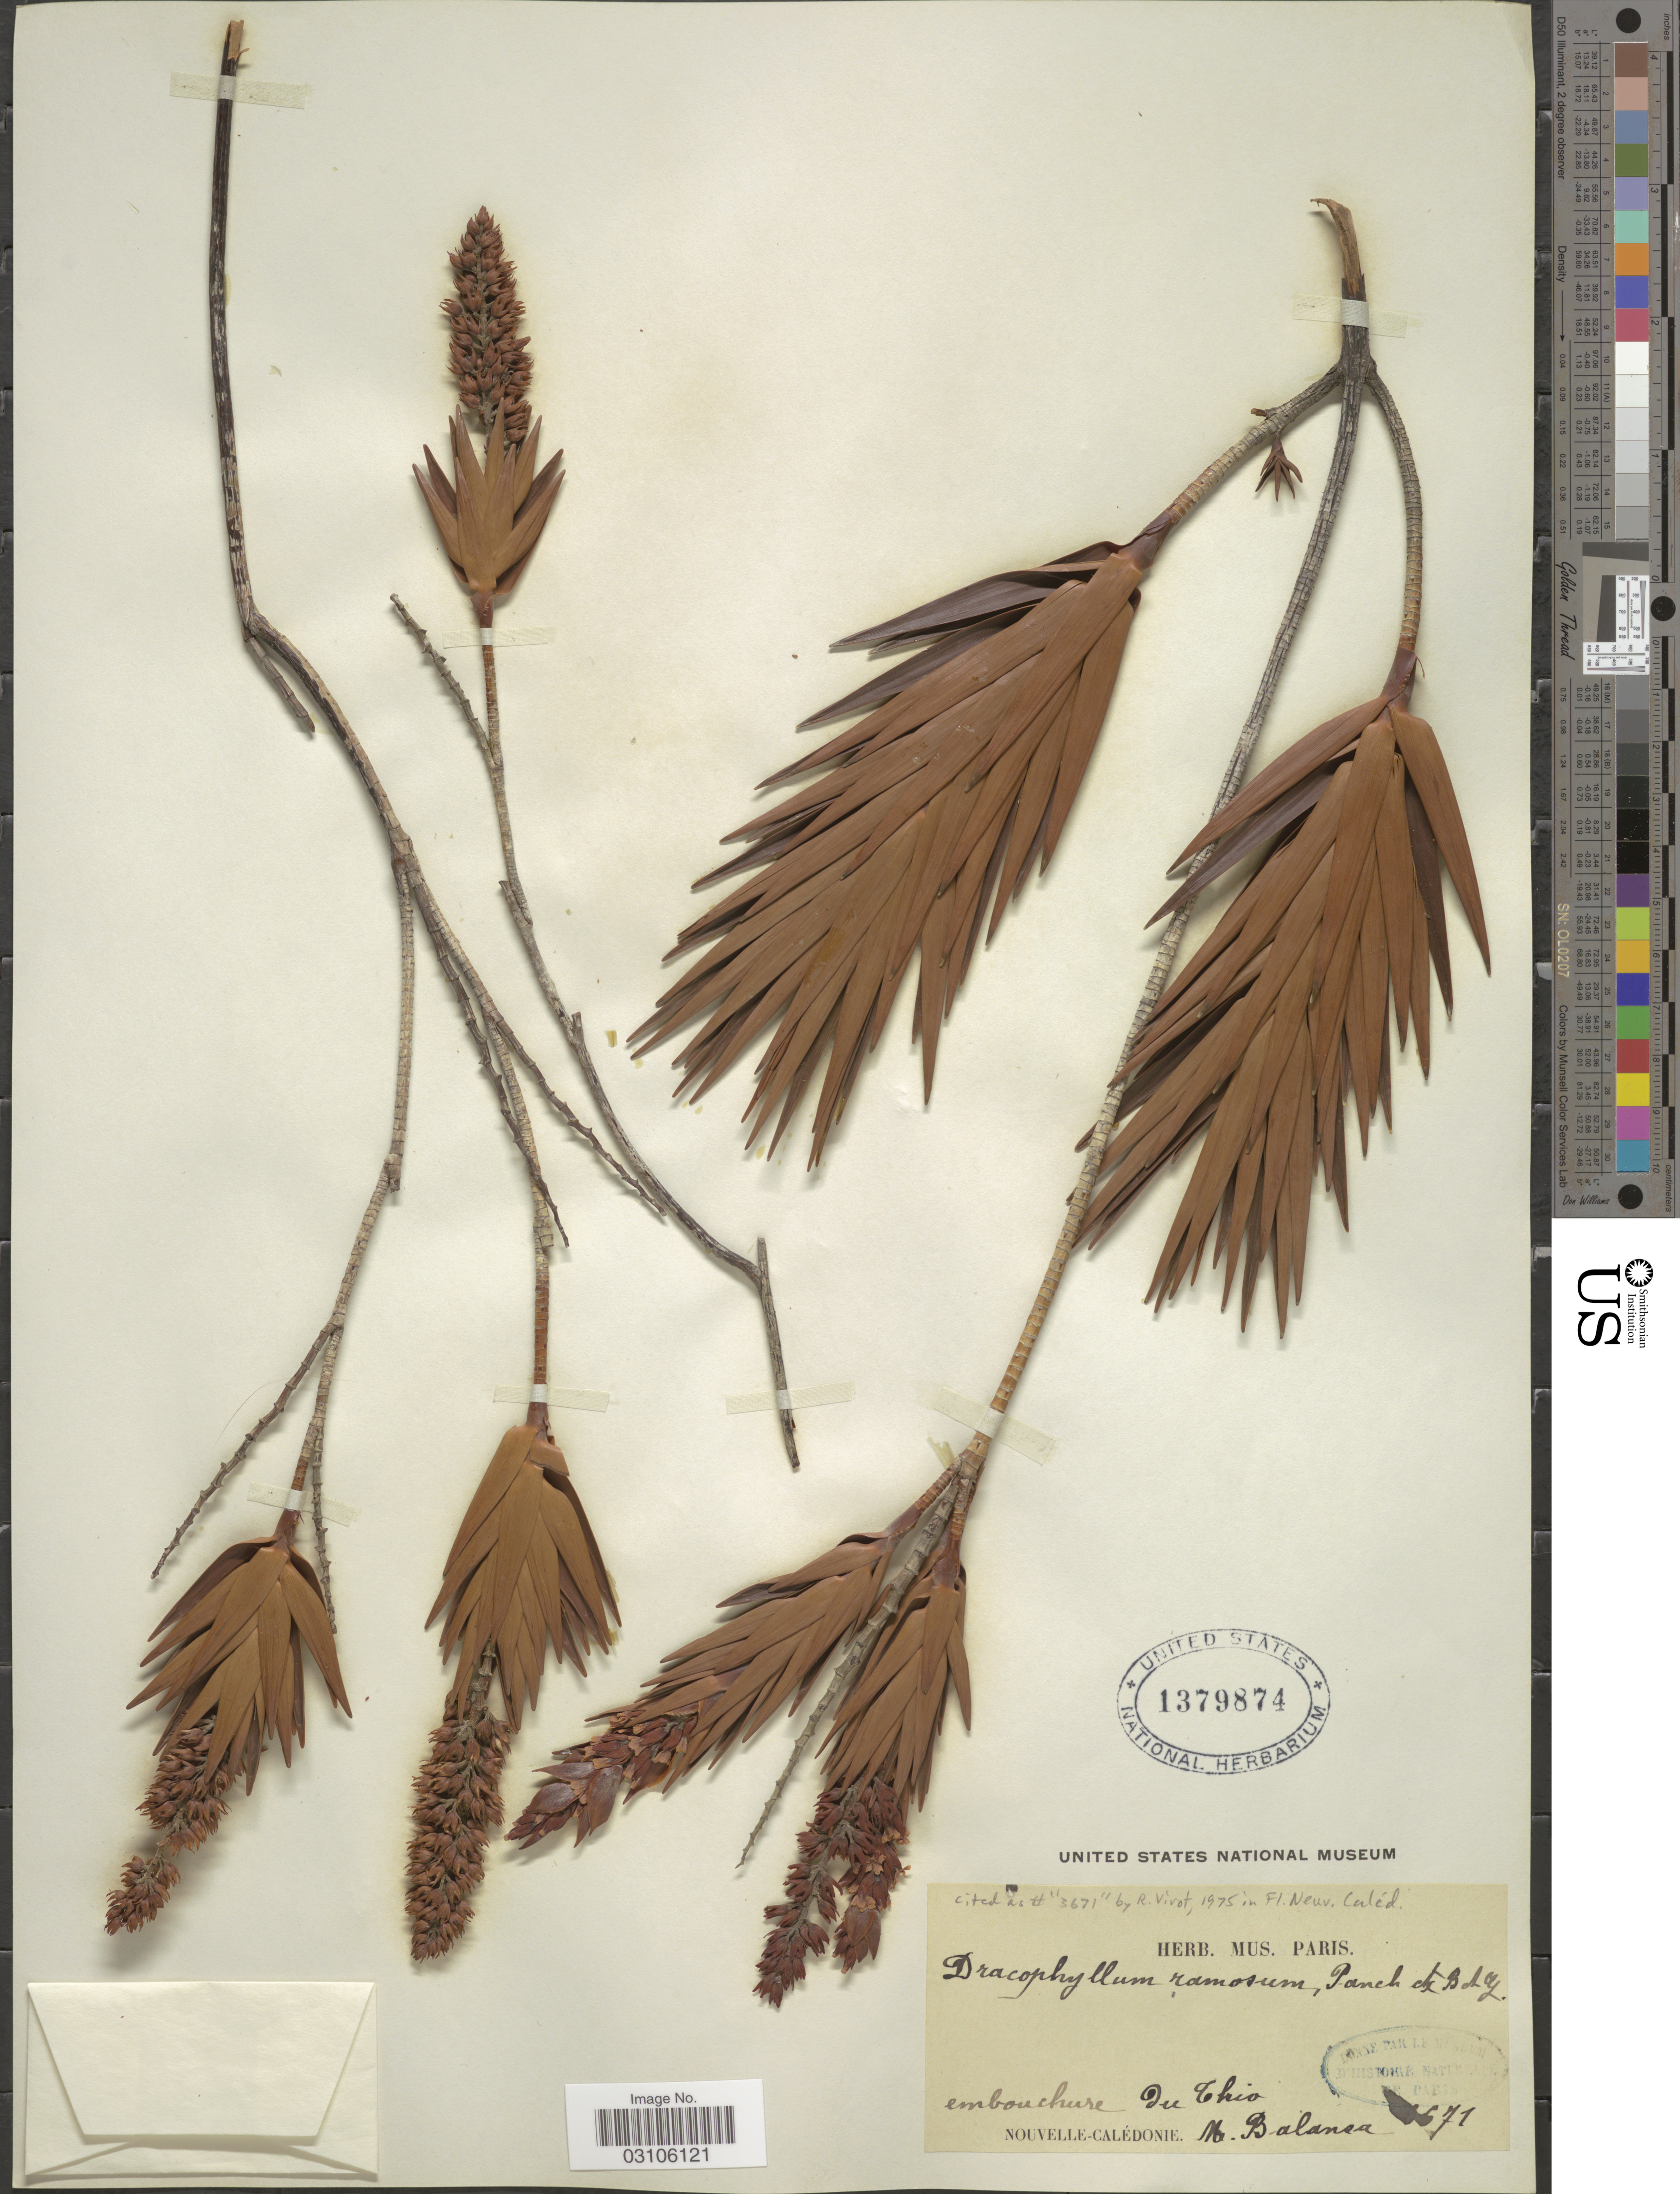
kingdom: Plantae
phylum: Tracheophyta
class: Magnoliopsida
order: Ericales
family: Ericaceae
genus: Dracophyllum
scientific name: Dracophyllum ramosum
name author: Pancher ex Brongn. & Gris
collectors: B. Balansa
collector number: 671?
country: New Caledonia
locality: Nouvelle-Calédonie. Embouchure du Thio.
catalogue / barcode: US 1379874